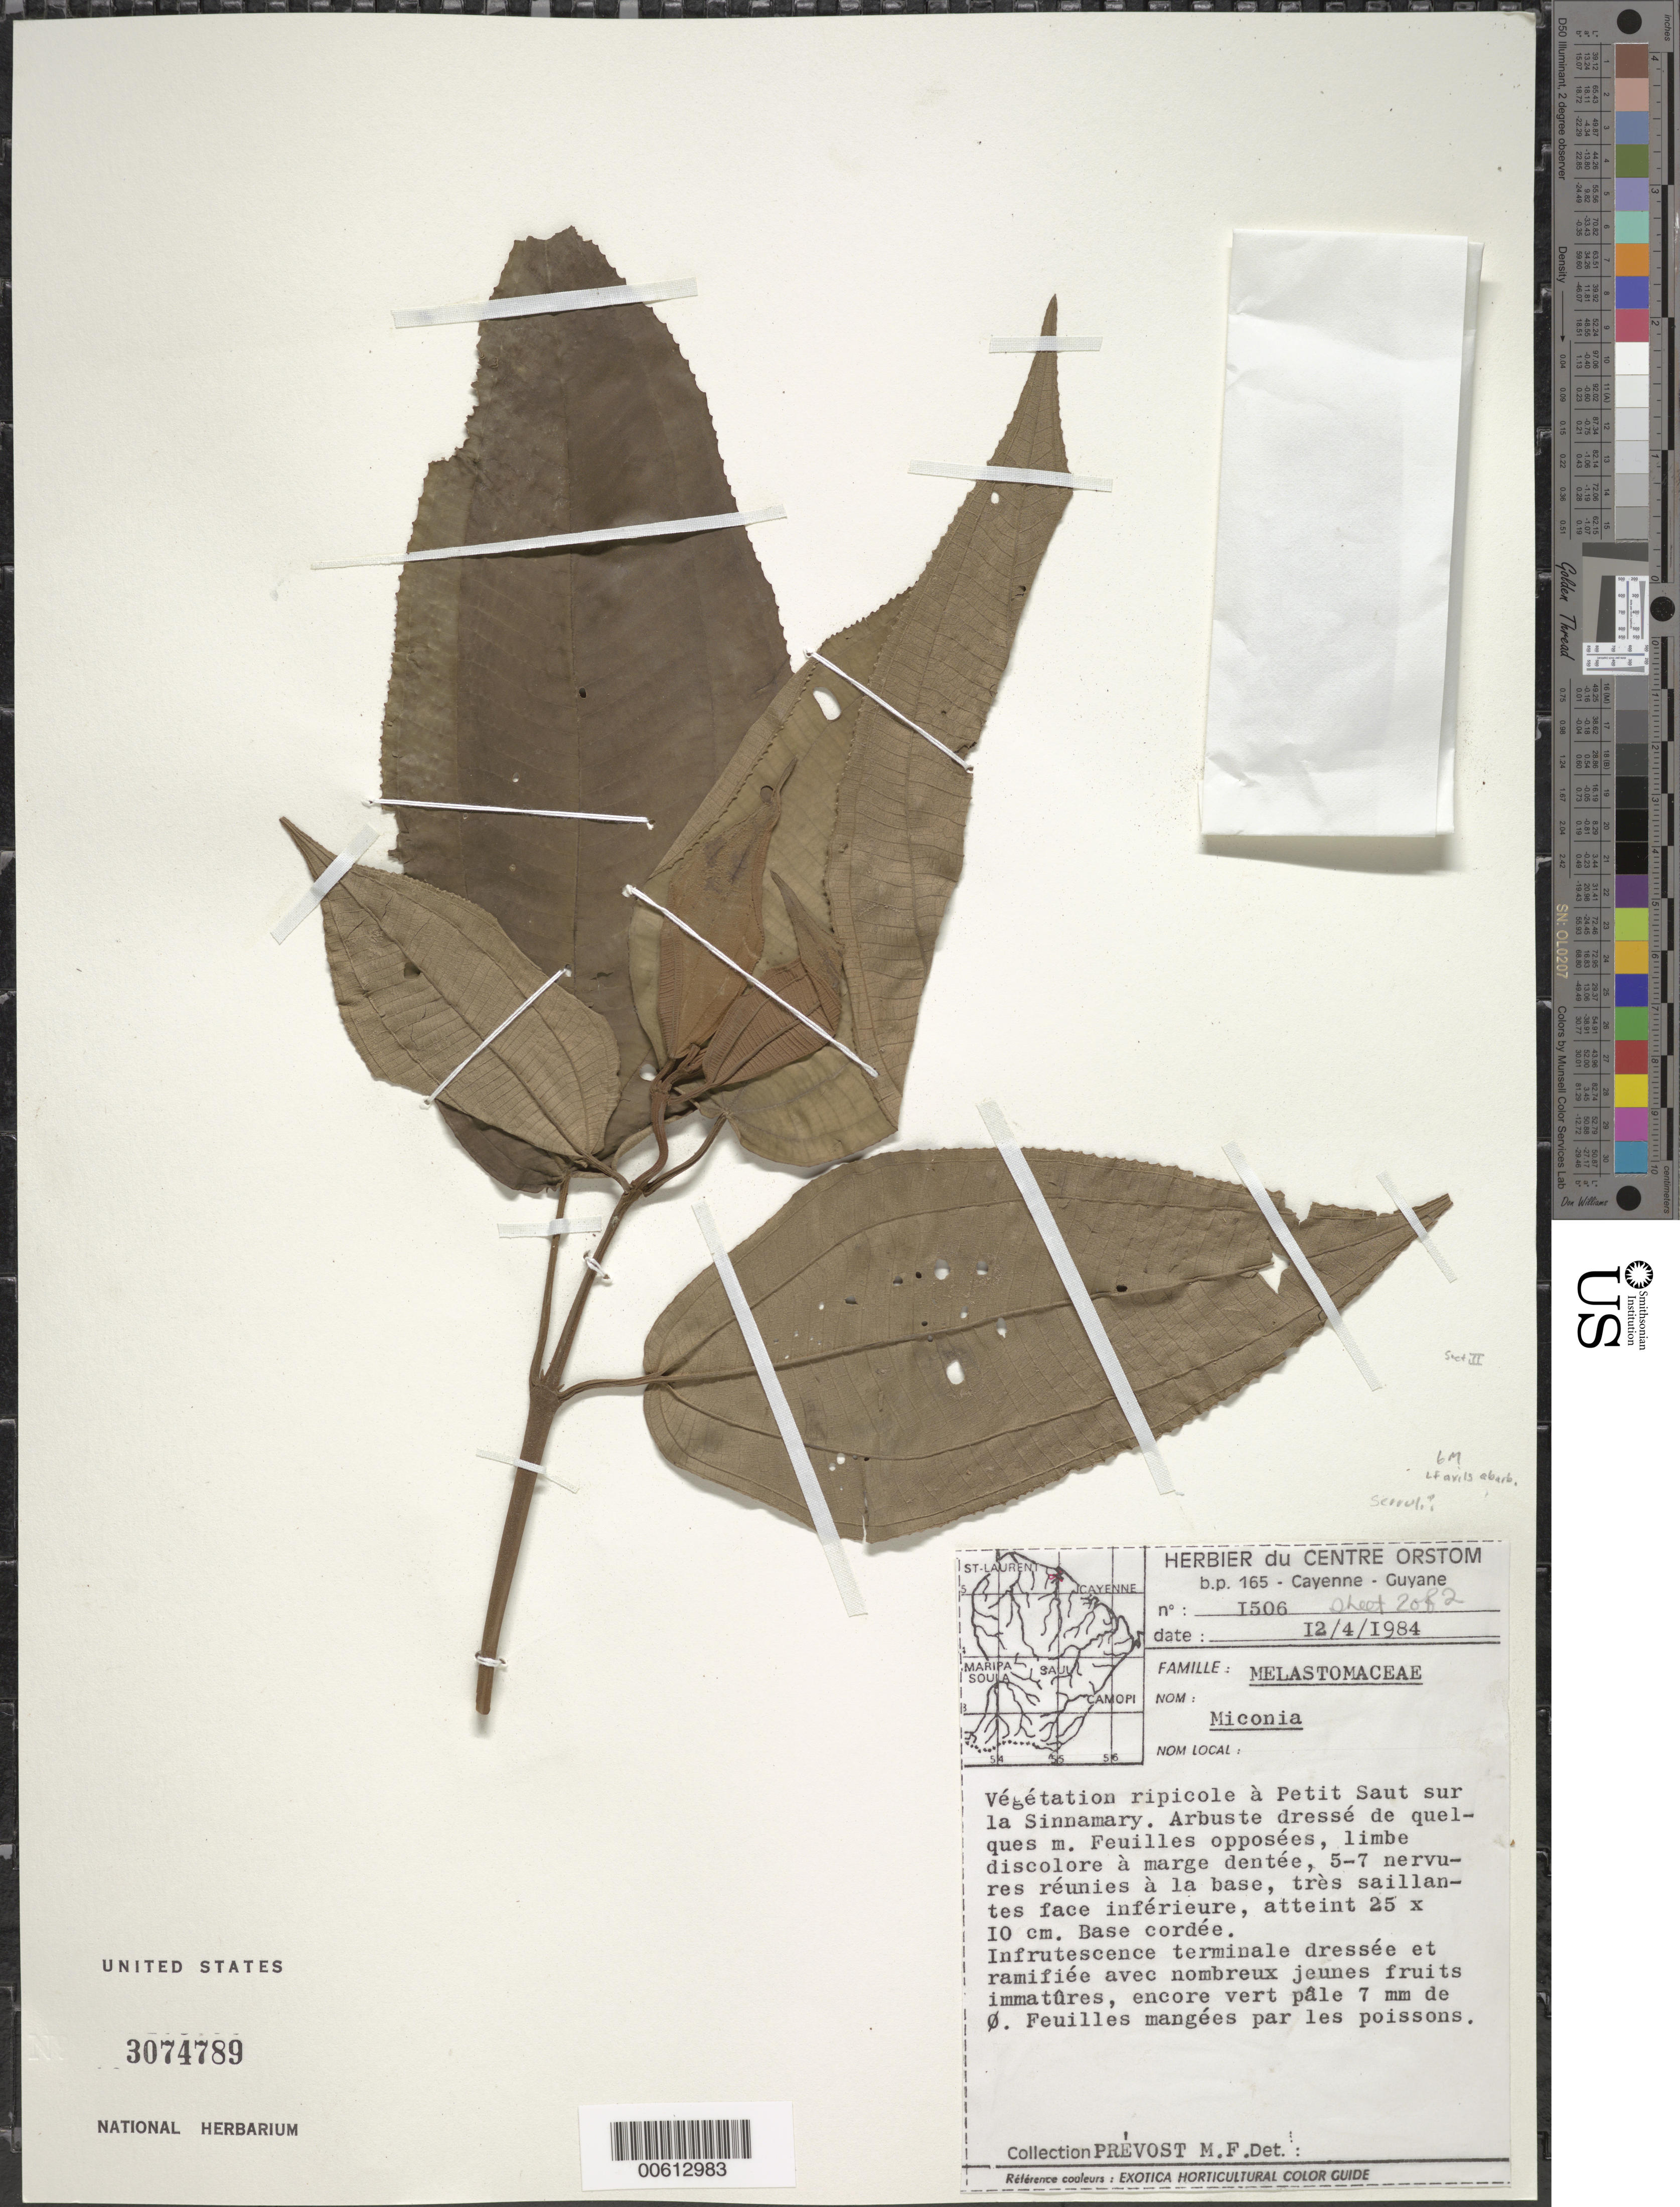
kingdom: Plantae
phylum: Tracheophyta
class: Magnoliopsida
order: Myrtales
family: Melastomataceae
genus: Miconia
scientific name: Miconia serrulata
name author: (DC.) Naudin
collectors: M. Prévost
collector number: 1506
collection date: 1984-04-12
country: French Guiana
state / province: Cayenne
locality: À Petit Saut sur la Sinnamary.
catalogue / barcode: US 3074789